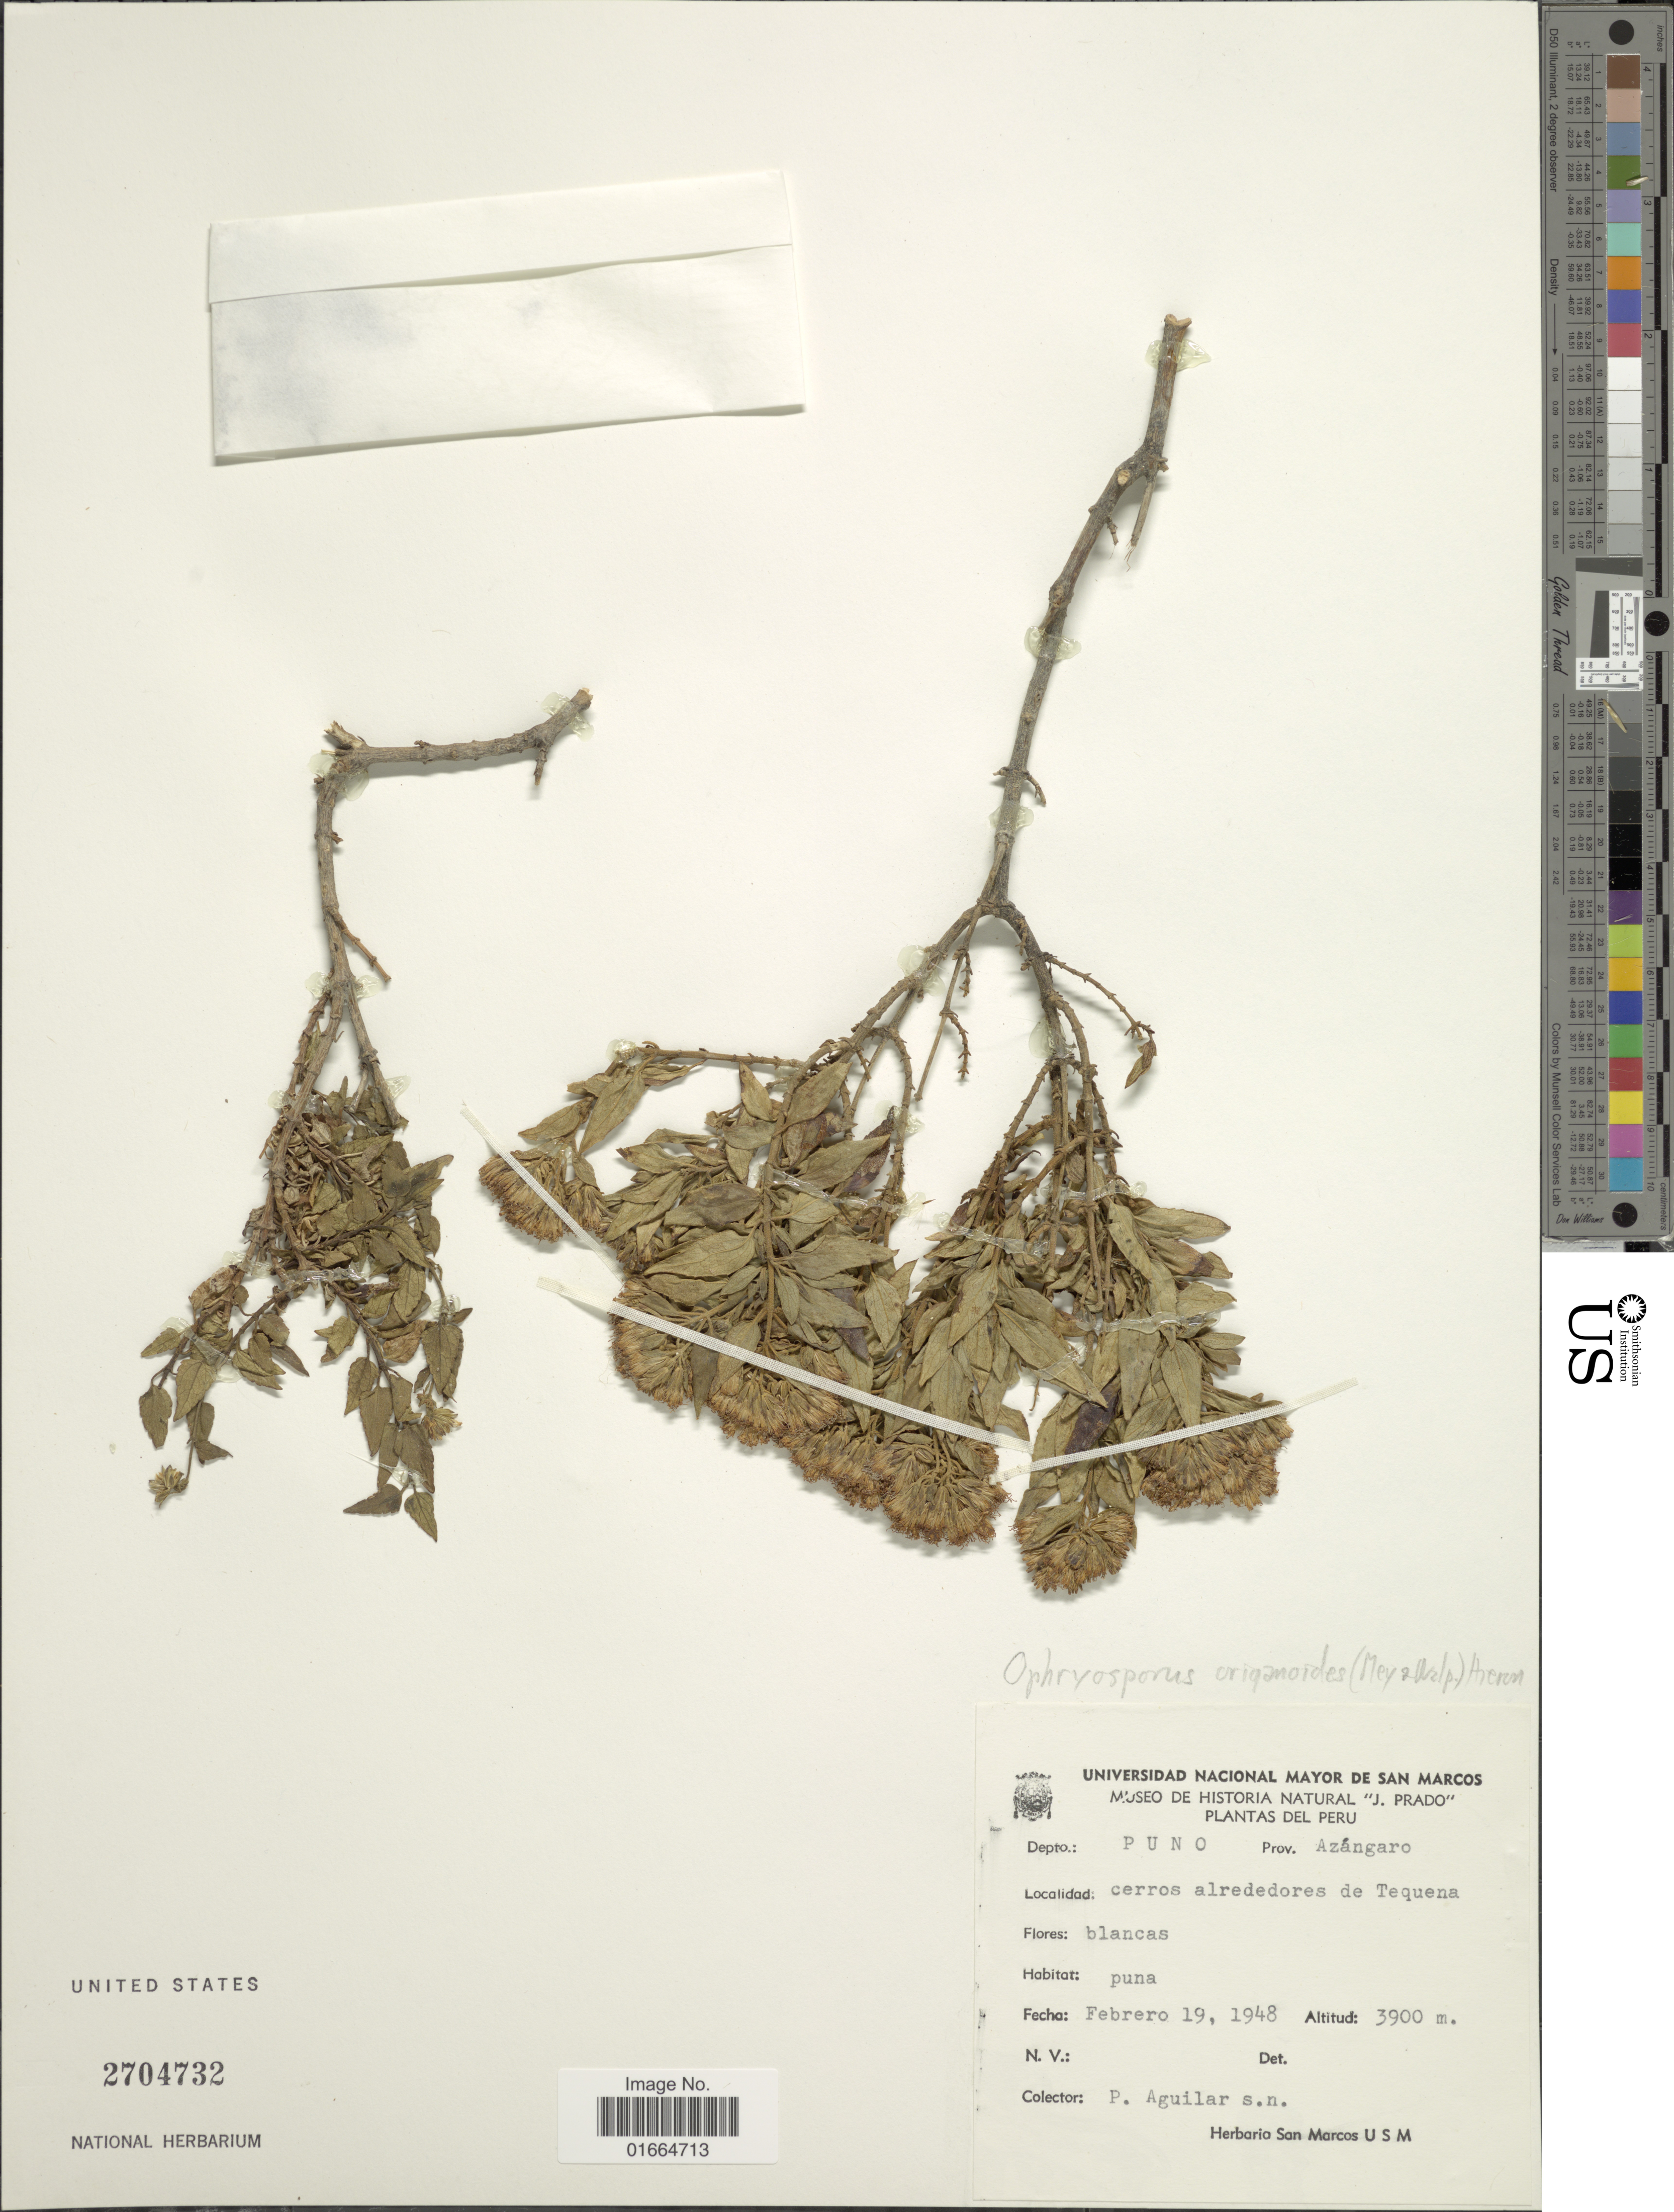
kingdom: Plantae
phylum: Tracheophyta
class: Magnoliopsida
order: Asterales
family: Asteraceae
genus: Ophryosporus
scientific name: Ophryosporus heptanthus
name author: (Sch. Bip. ex Wedd.) R.M. King & H. Rob.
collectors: P. Aguilar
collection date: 1948-01-19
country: Peru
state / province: Puno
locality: Depto.: Puno, Prov.: Azangaro, Cerros alrededores de Tequena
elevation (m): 3900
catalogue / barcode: US 2704732